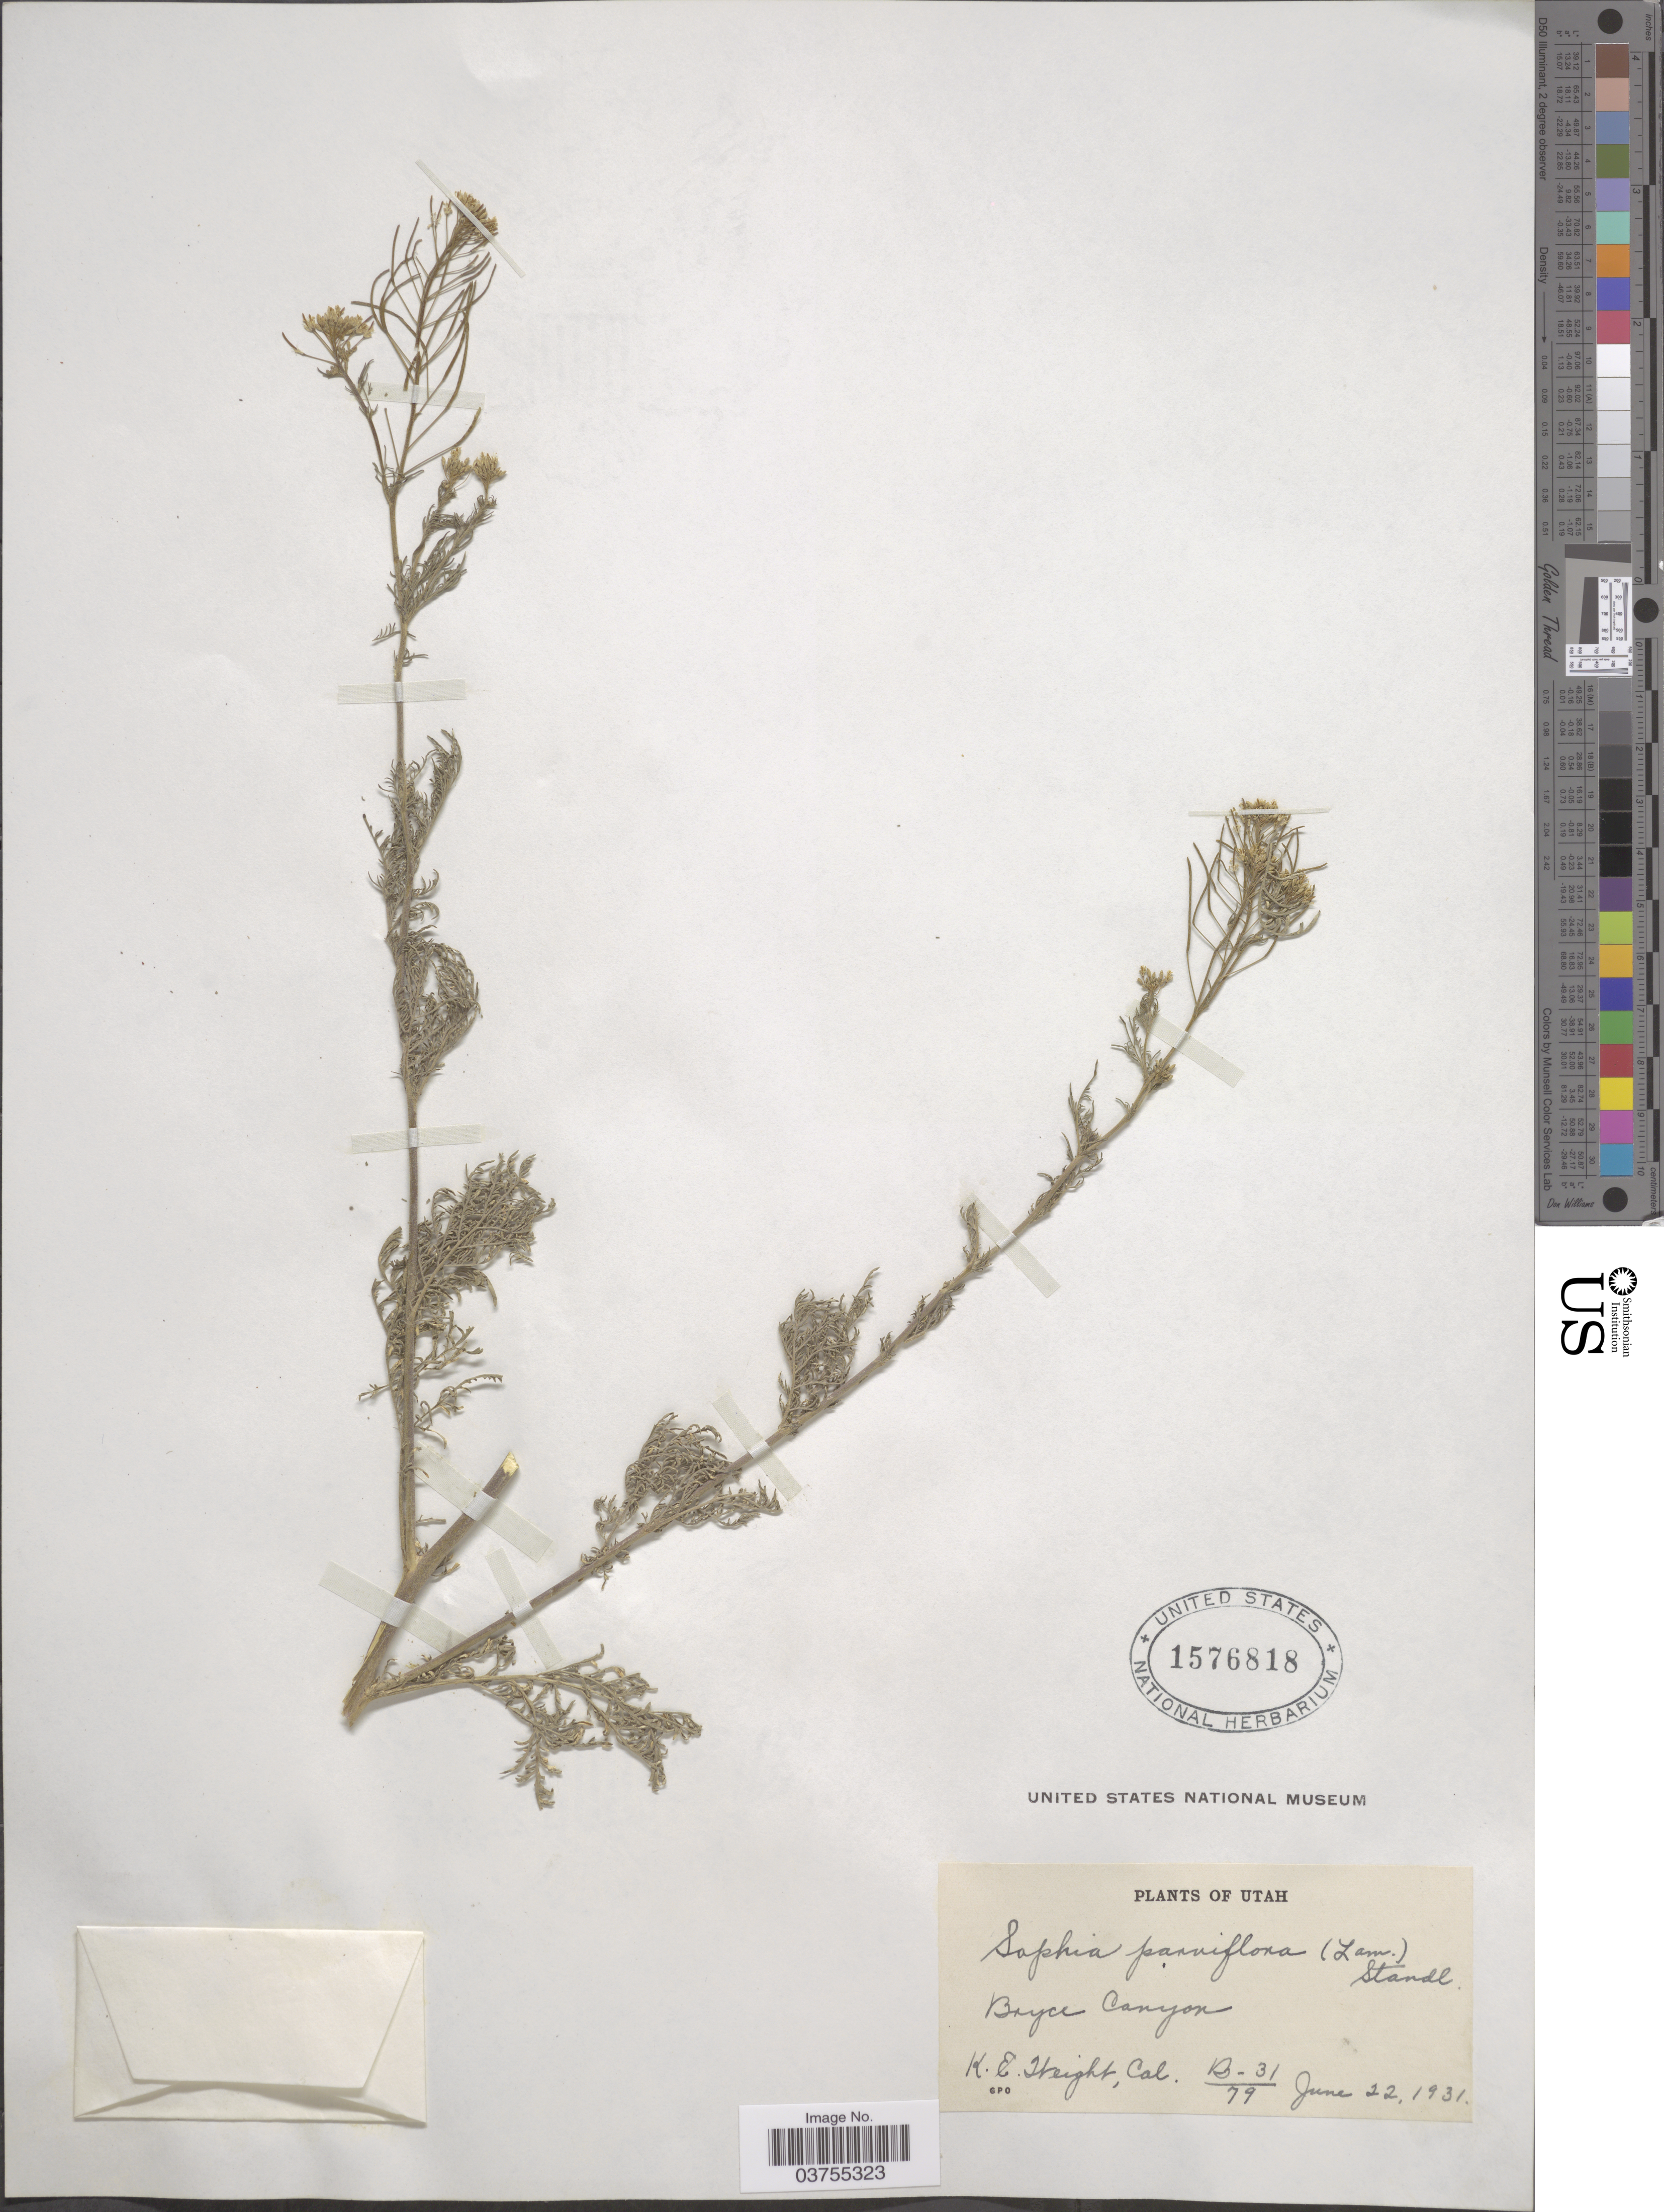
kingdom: Plantae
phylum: Tracheophyta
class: Magnoliopsida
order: Brassicales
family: Brassicaceae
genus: Descurainia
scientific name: Descurainia sophia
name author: (L.) Webb ex Prantl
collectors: K. Weight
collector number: B-31/79*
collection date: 1931-06-22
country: United States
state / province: Utah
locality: Bryce Canyon.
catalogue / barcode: US 1576818